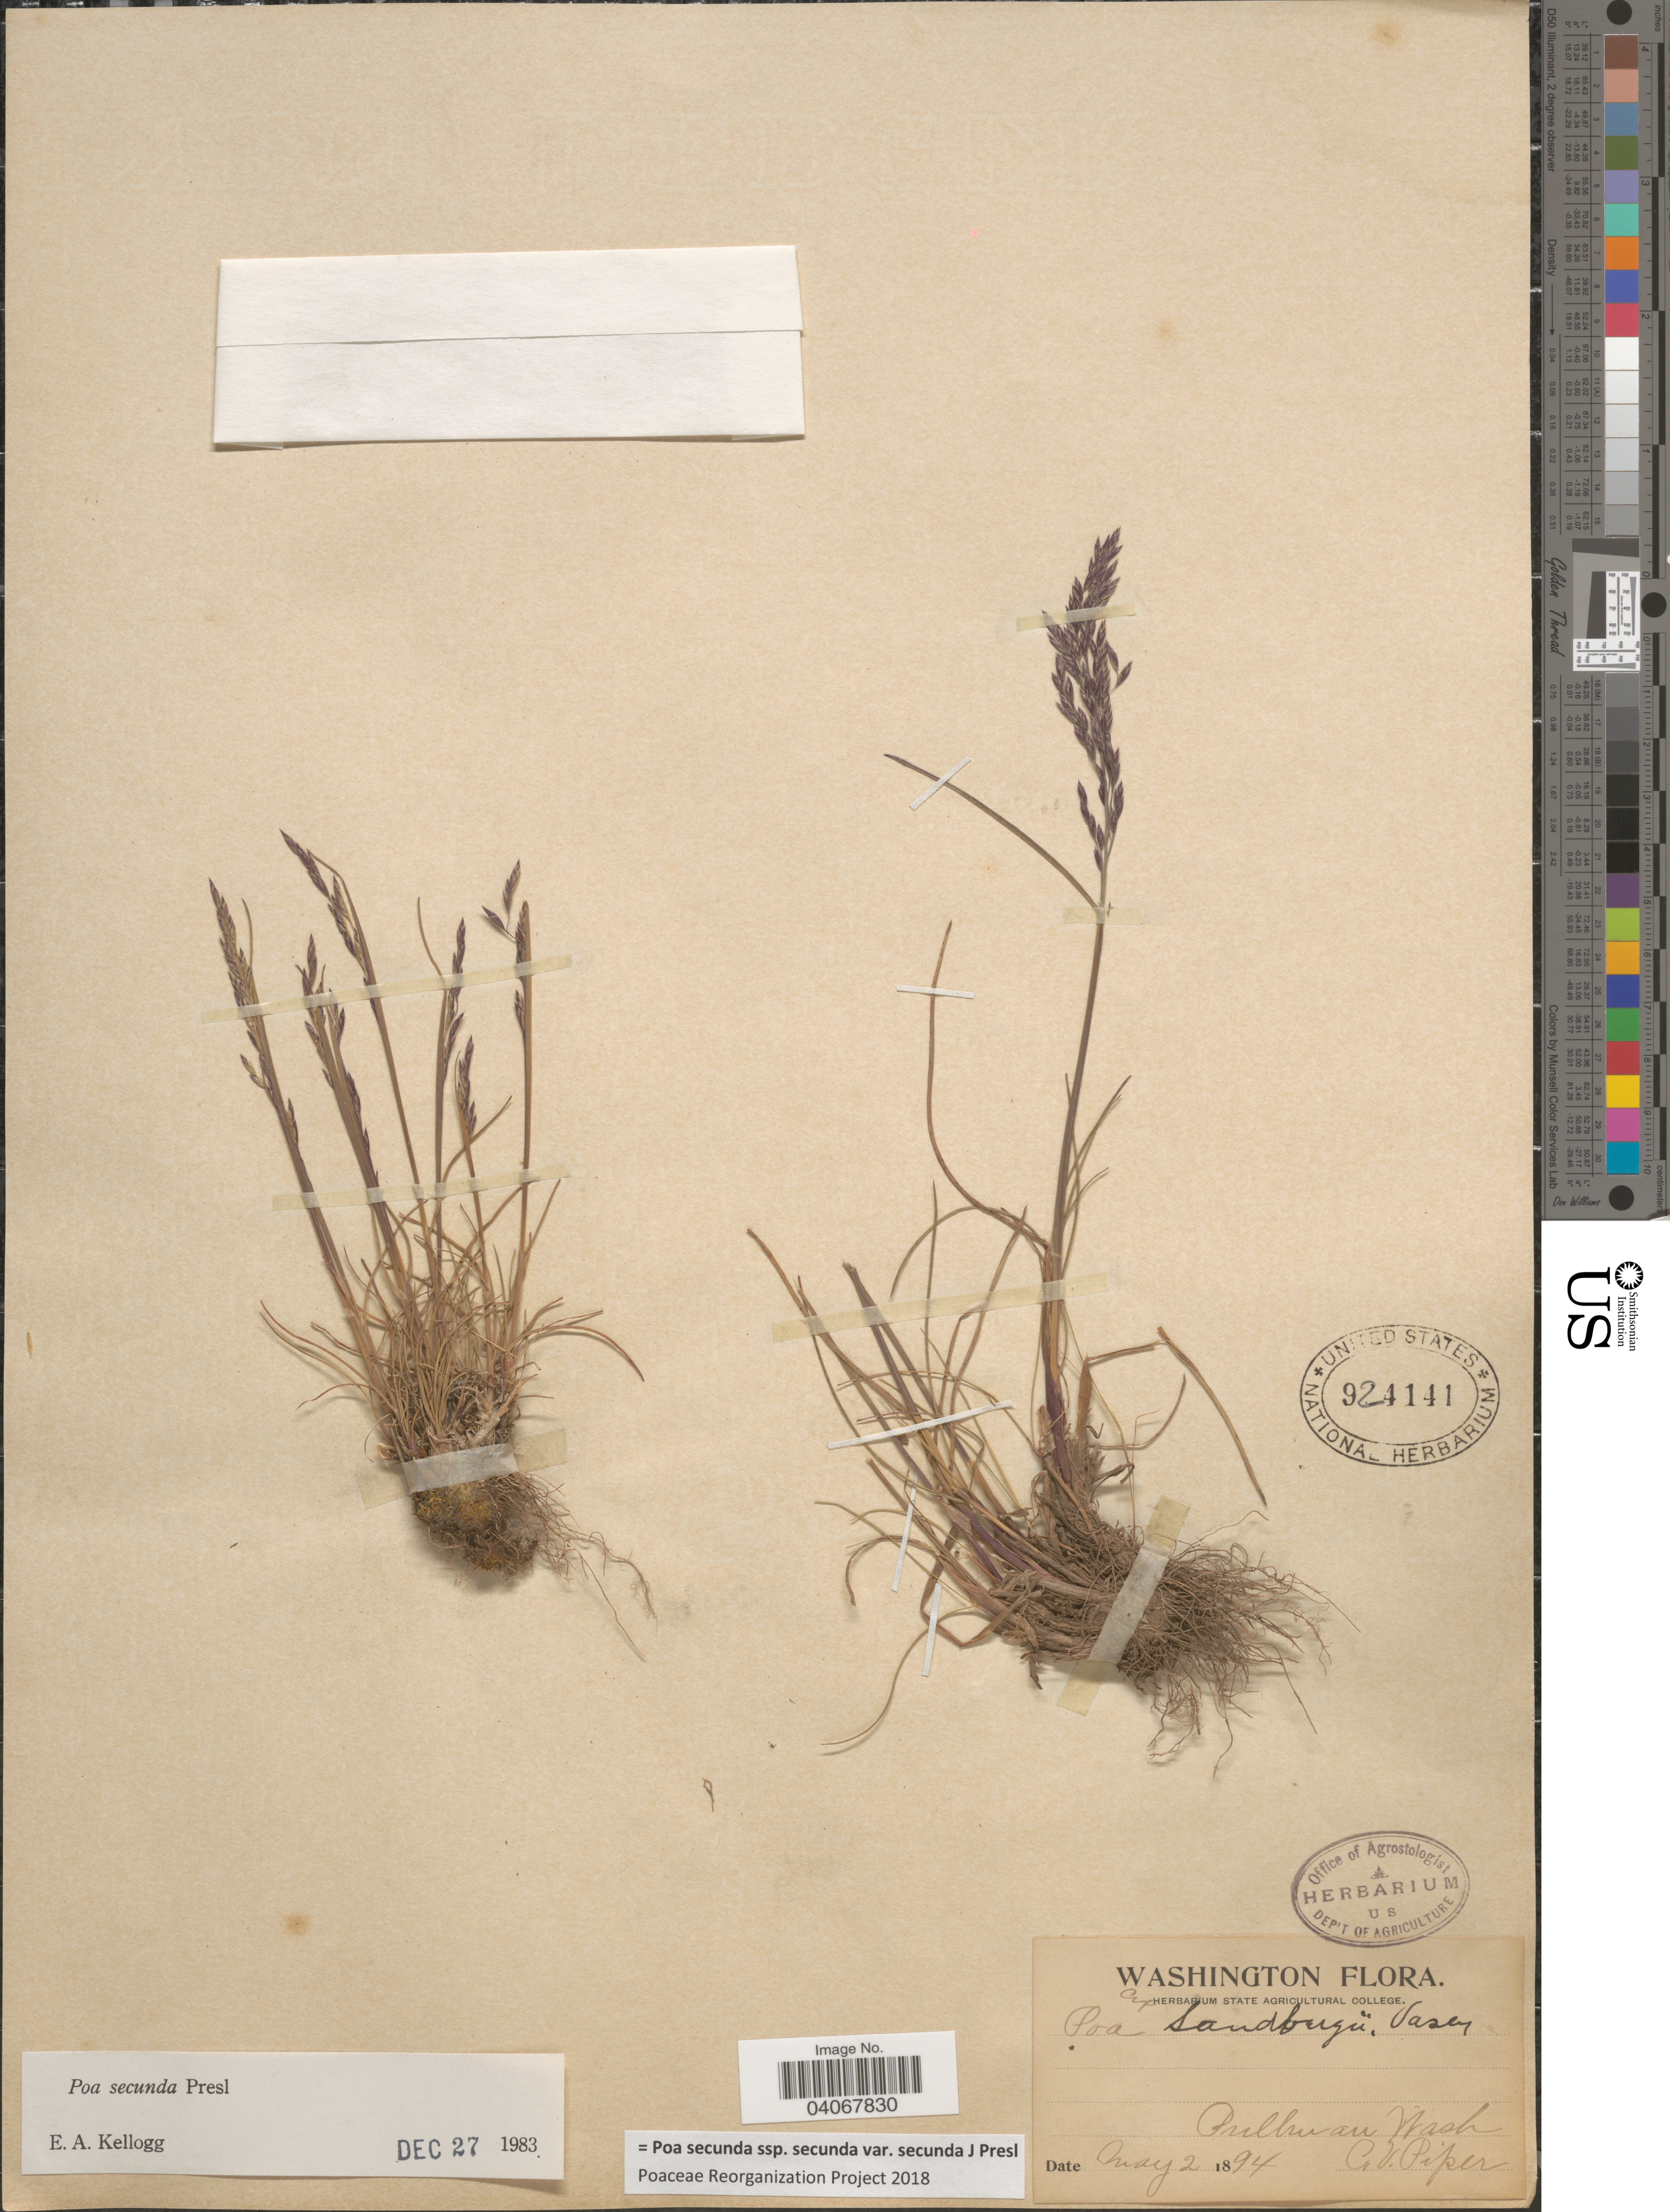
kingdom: Plantae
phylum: Tracheophyta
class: Liliopsida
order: Poales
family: Poaceae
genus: Poa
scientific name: Poa secunda subsp. secunda var. secunda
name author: J. Presl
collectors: C. V. Piper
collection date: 1894-05-02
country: United States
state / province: Washington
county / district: Whitman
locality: Pullman.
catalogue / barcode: US 924141